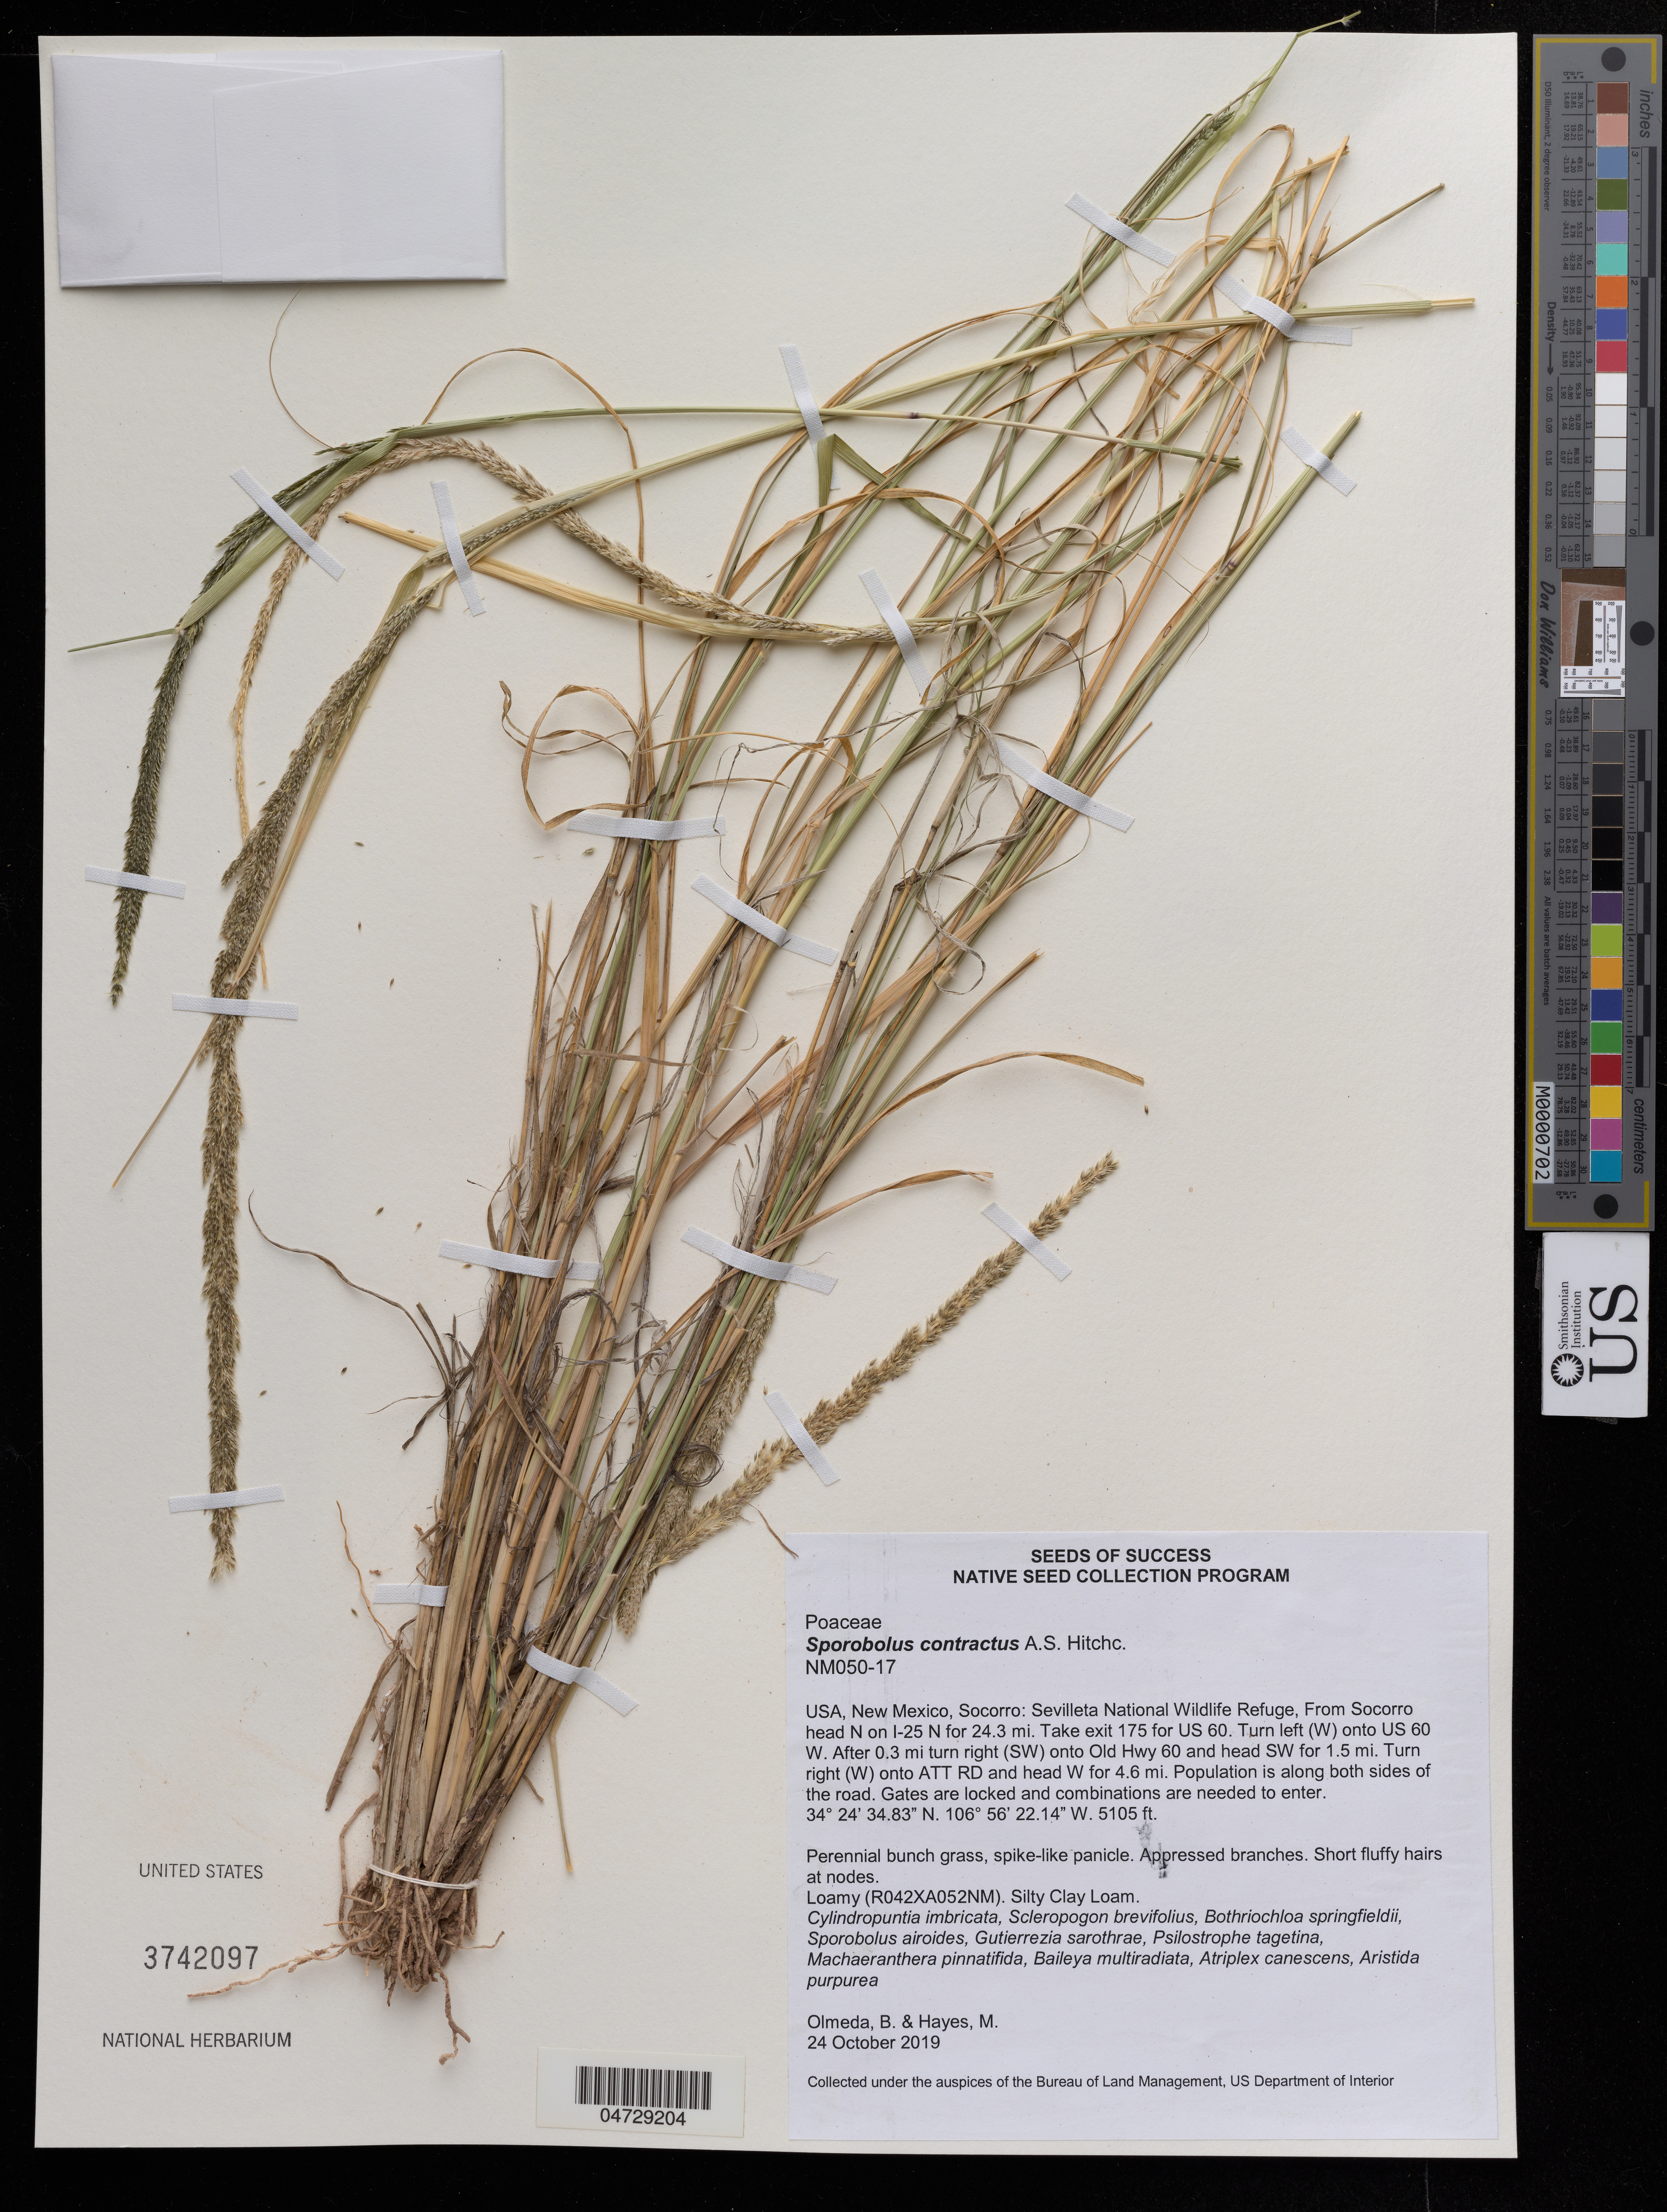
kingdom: Plantae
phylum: Tracheophyta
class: Liliopsida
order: Poales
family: Poaceae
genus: Sporobolus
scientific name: Sporobolus contractus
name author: Hitchc.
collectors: B. Olmeda & M. Hayes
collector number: NM050-17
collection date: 2019-10-24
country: United States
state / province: New Mexico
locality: Socorro: Sevilleta National Wildlife Refuge, From Socorro head N on !-25 N for 24.3 mi. Take exit 175 for US 60. Turn left (W) onto US 60 W. After 0,3 turn right (SW) onto old Hwy 60 and head SW for 1.5 mi. Turn right (W) onto ATT RD and head W for 4.6 mi.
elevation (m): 1556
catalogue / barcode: US 3742097